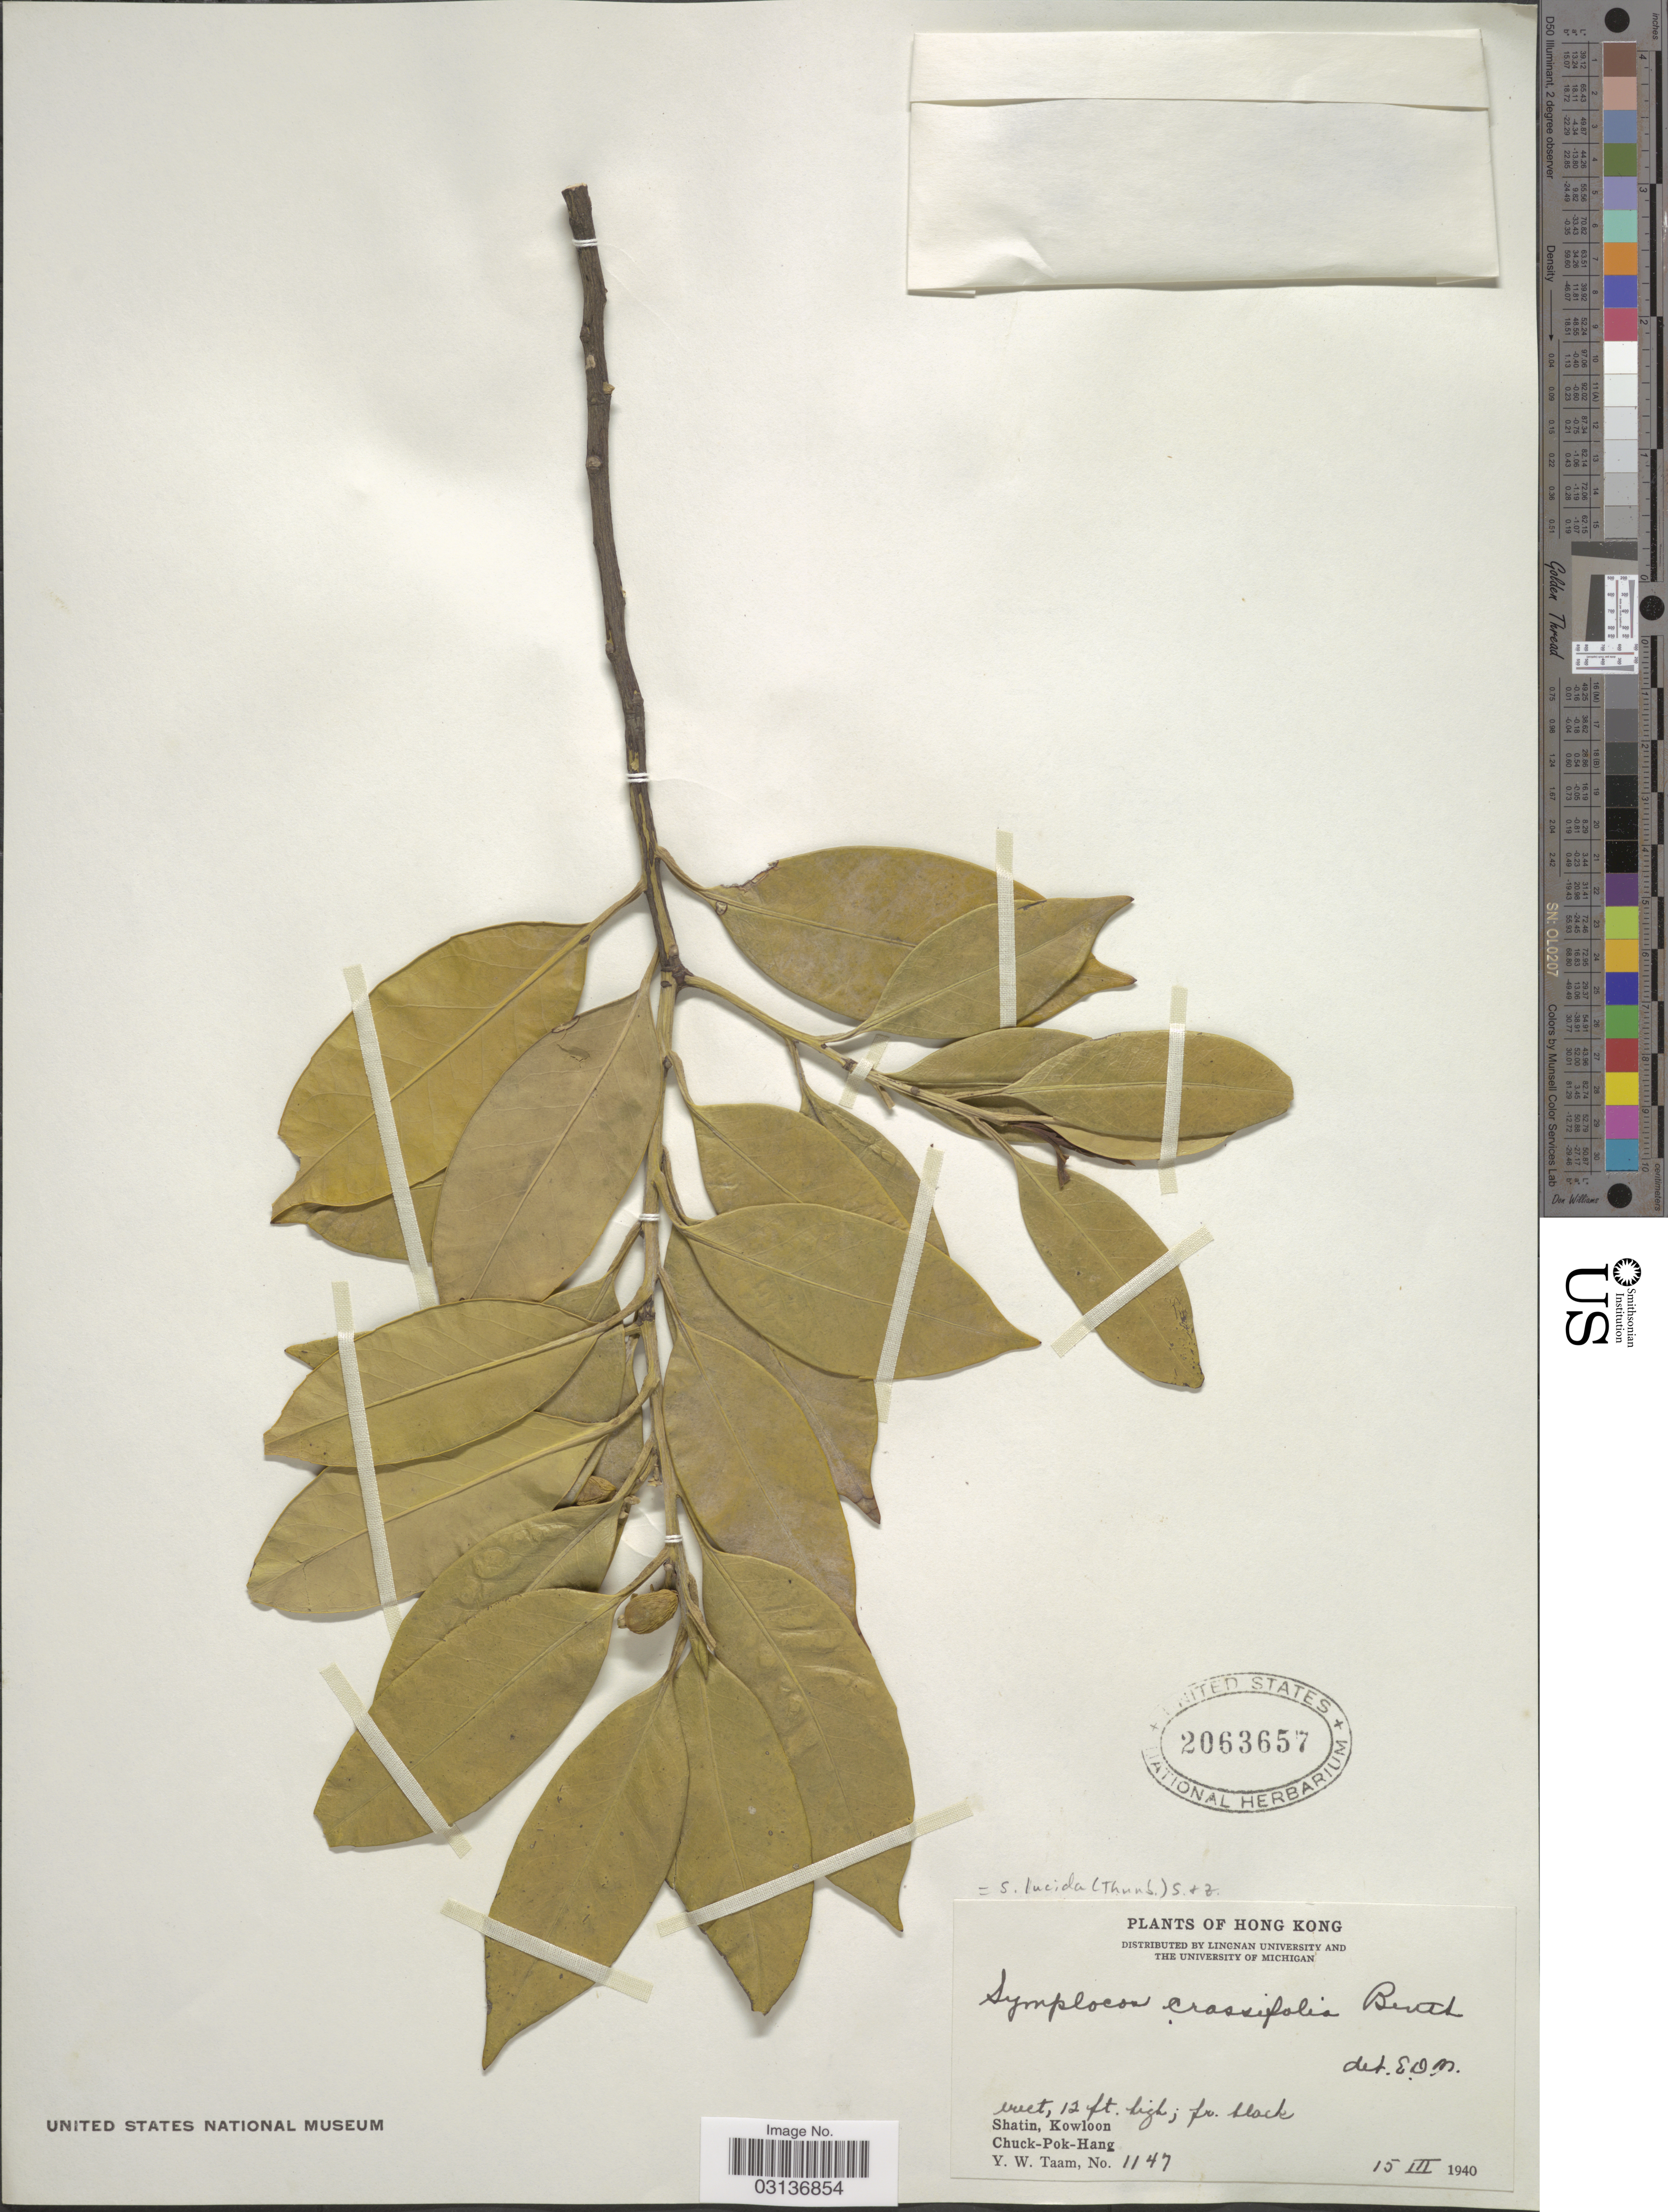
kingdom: Plantae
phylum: Tracheophyta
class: Magnoliopsida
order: Ericales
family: Symplocaceae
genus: Symplocos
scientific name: Symplocos lucida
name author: (Thurb.) Siebold & Zucc.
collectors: Y. W. Taam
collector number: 1147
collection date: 1940-03-15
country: China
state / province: Hong Kong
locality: Shatin, Kowloon. Chuck-Pok-Hang.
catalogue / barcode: US 2063657